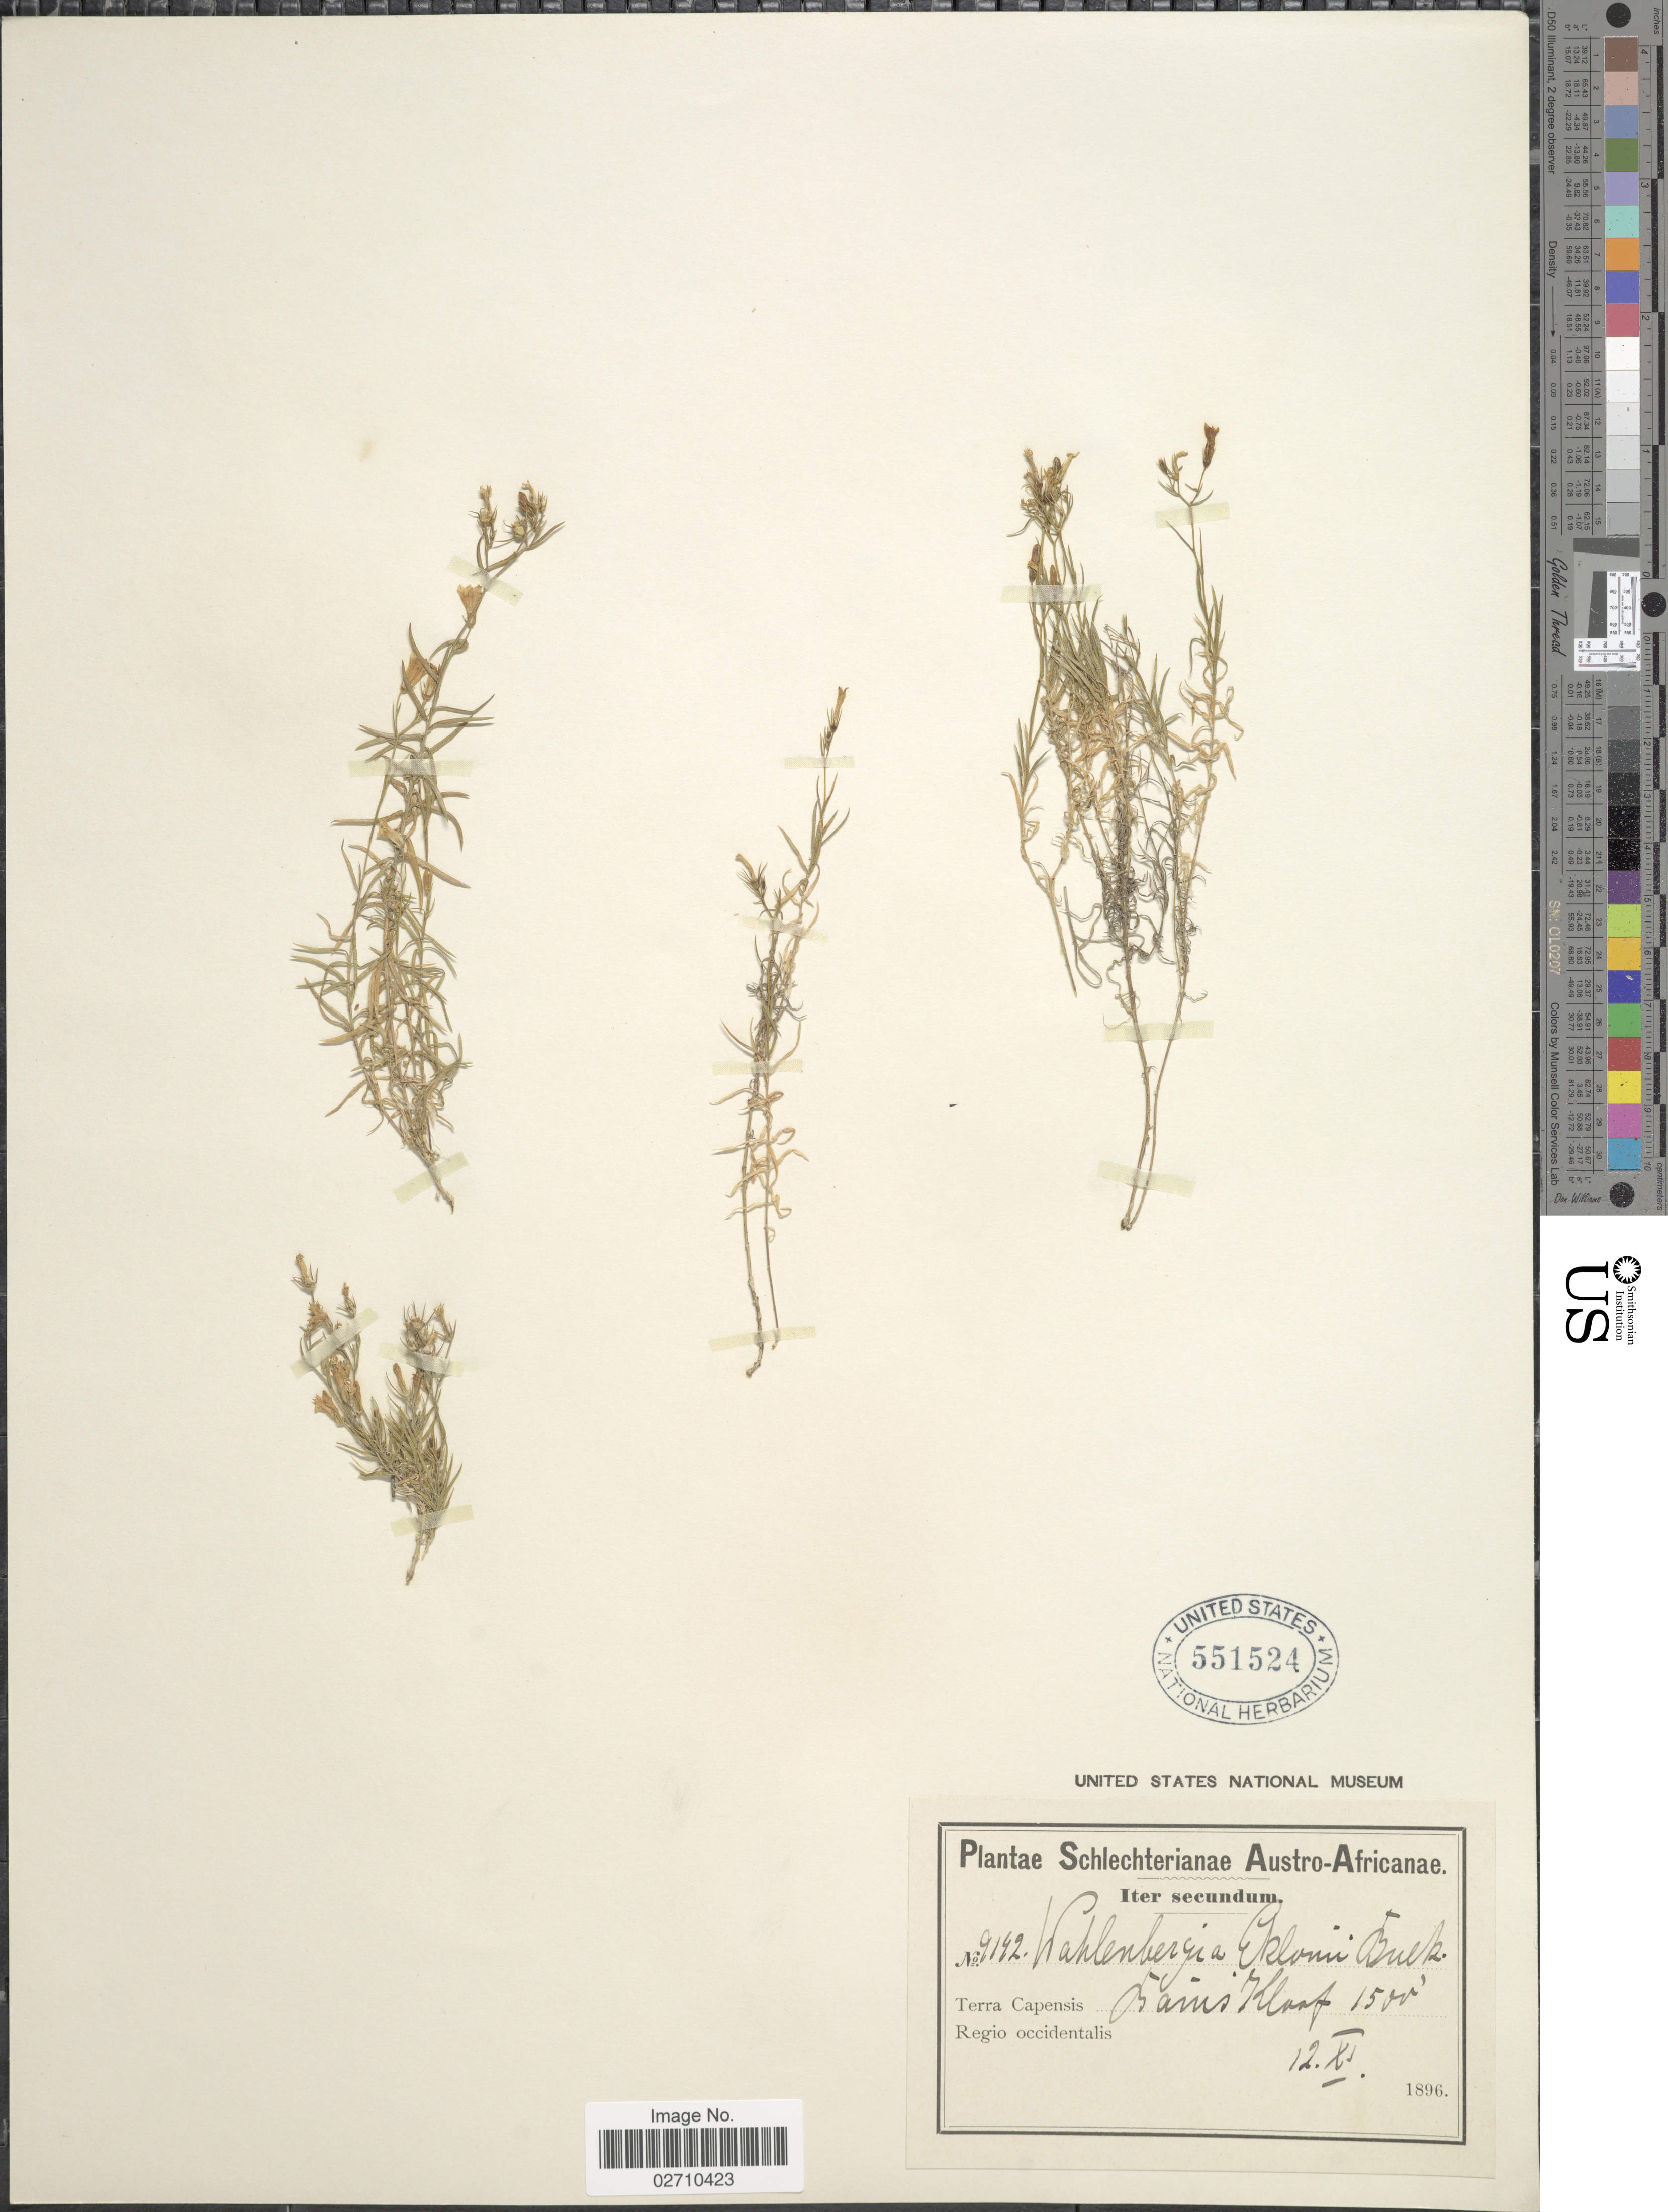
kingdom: Plantae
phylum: Tracheophyta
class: Magnoliopsida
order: Asterales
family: Campanulaceae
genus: Wahlenbergia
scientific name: Wahlenbergia ecklonii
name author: H. Buek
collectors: Schlechter, --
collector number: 9142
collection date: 1896-11-12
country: South Africa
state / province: Western Cape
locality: Austro-Africanae. Terra Capensis. Bain's Kloof. Regio occidentalis.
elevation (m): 457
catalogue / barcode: US 551524